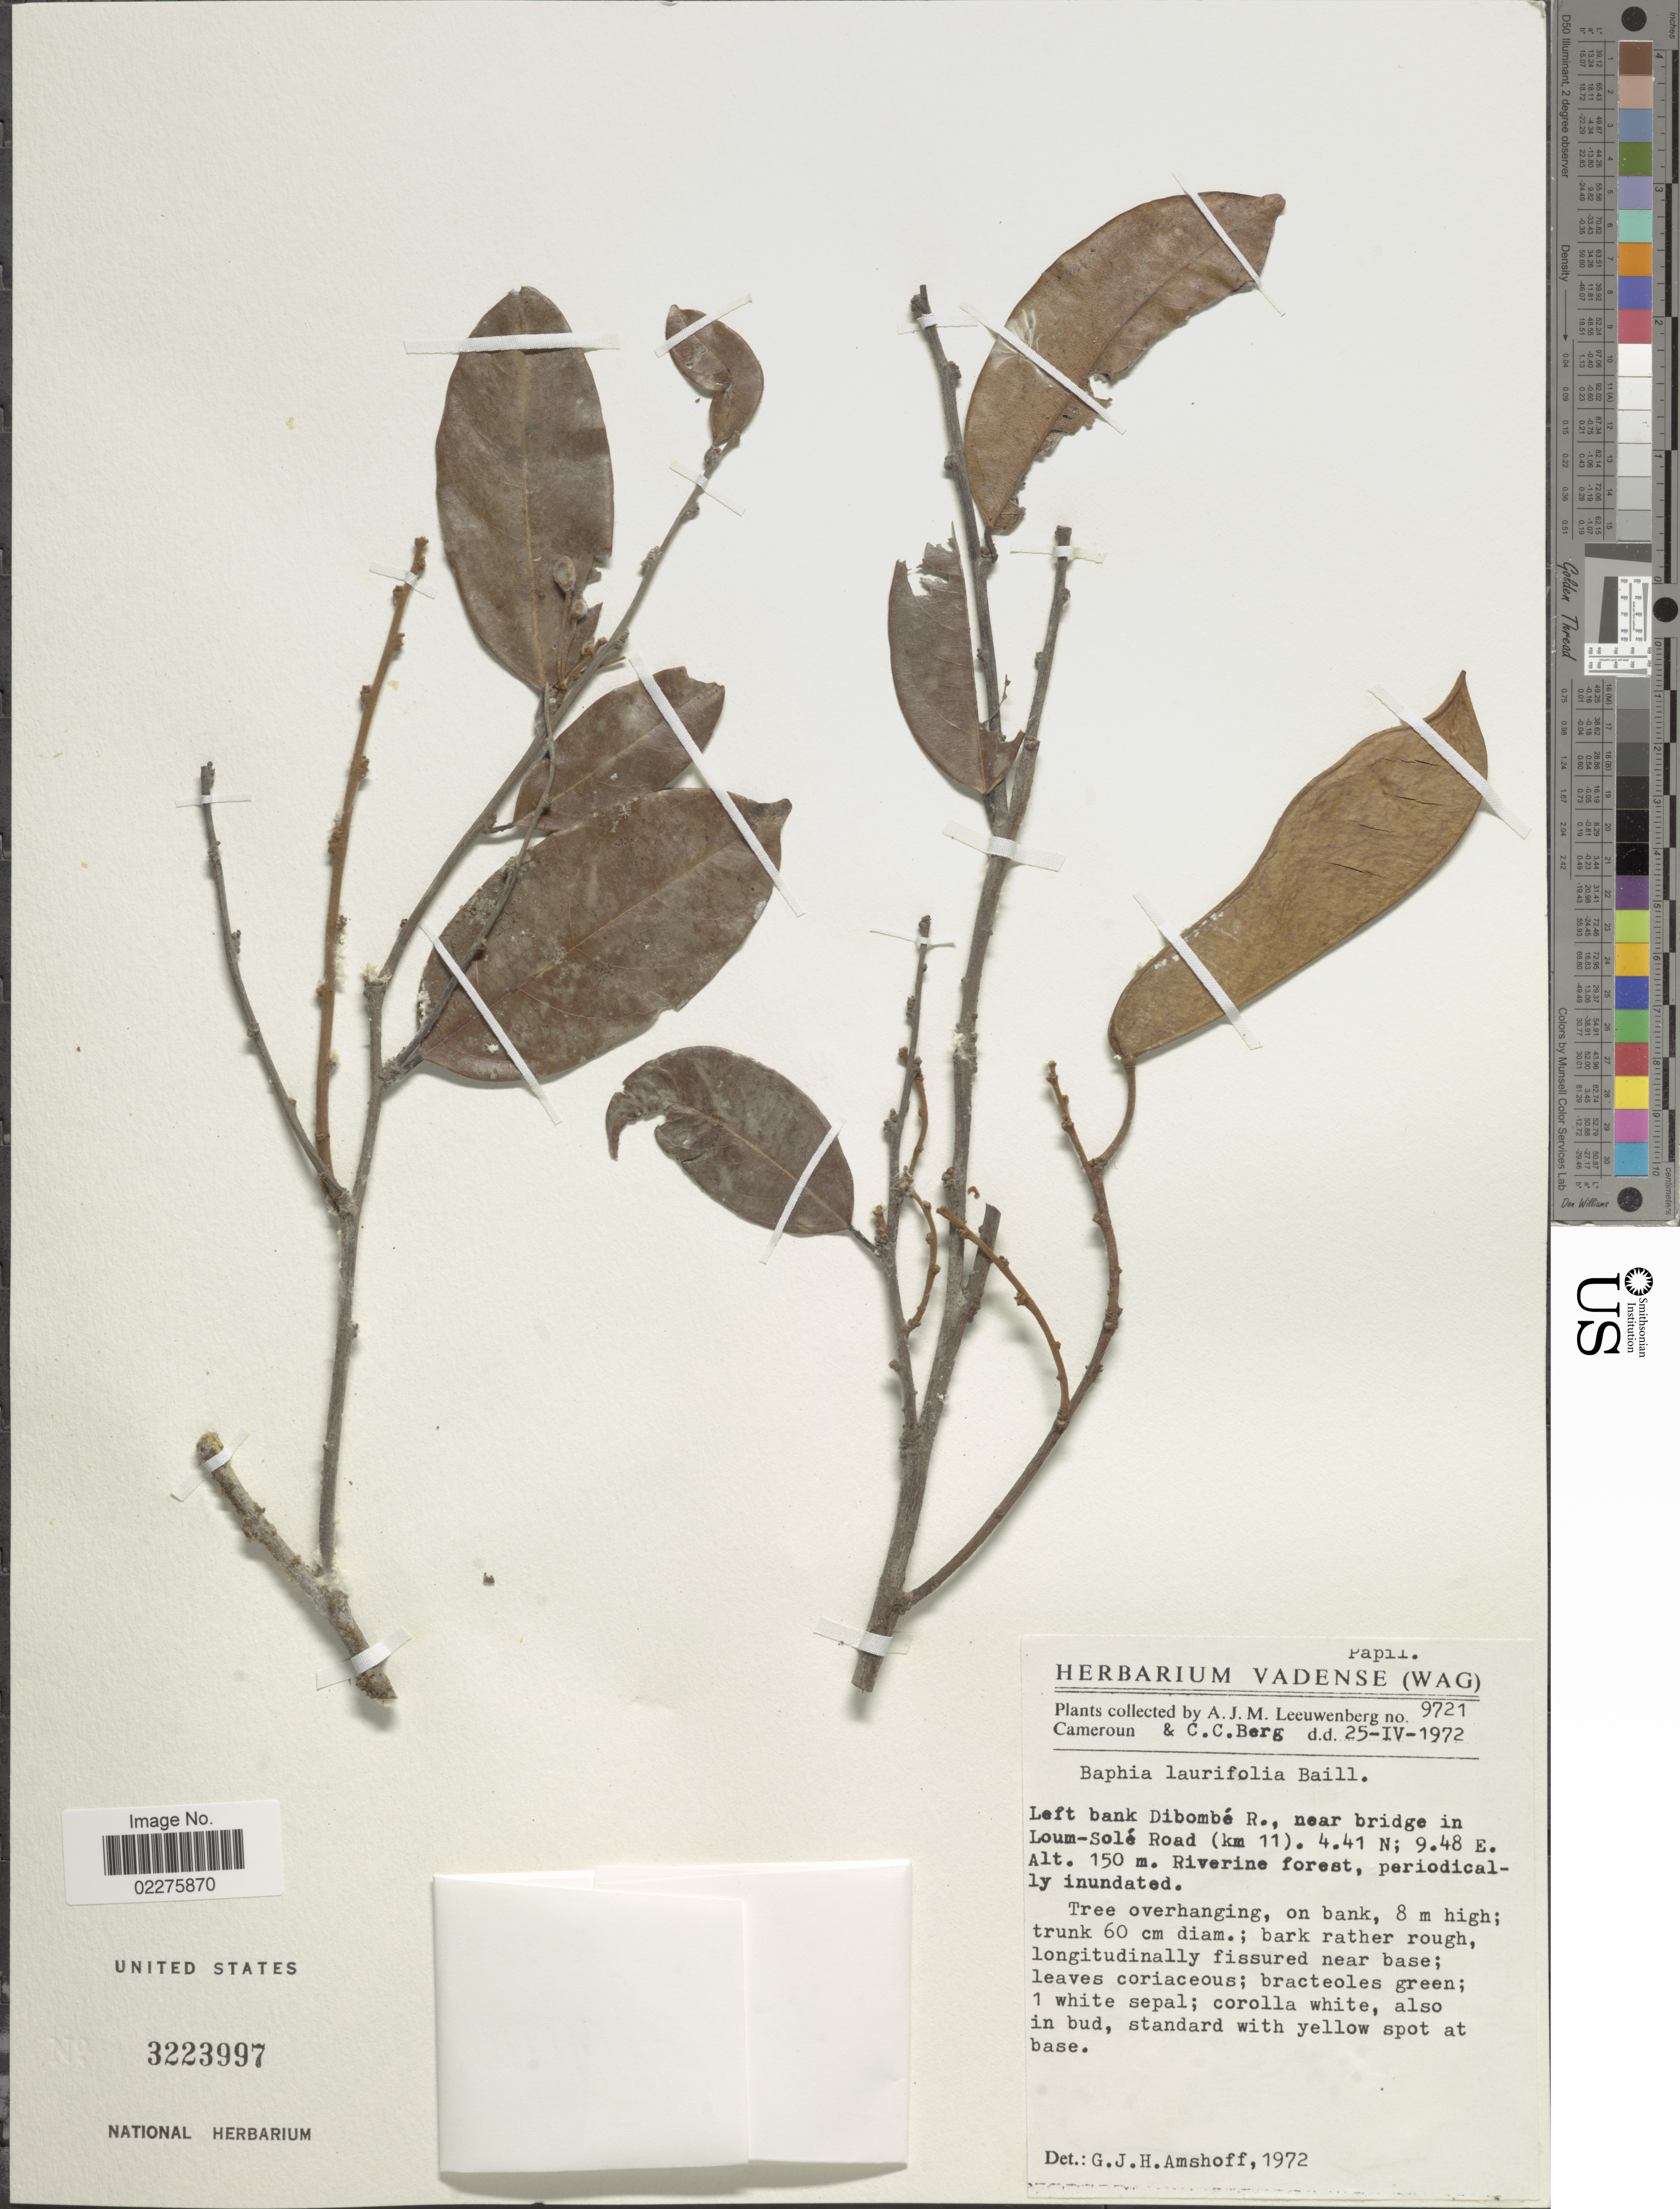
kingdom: Plantae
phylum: Tracheophyta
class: Magnoliopsida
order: Fabales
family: Fabaceae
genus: Baphia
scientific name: Baphia laurifolia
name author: Baill.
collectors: A. J. M. Leeuwenberg & C. C. Berg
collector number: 9721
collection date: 1972-04-25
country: Cameroon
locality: Left bank of Dibombe R., near bridge in Loum-Sole Road (km 11)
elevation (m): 150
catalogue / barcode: US 3223997